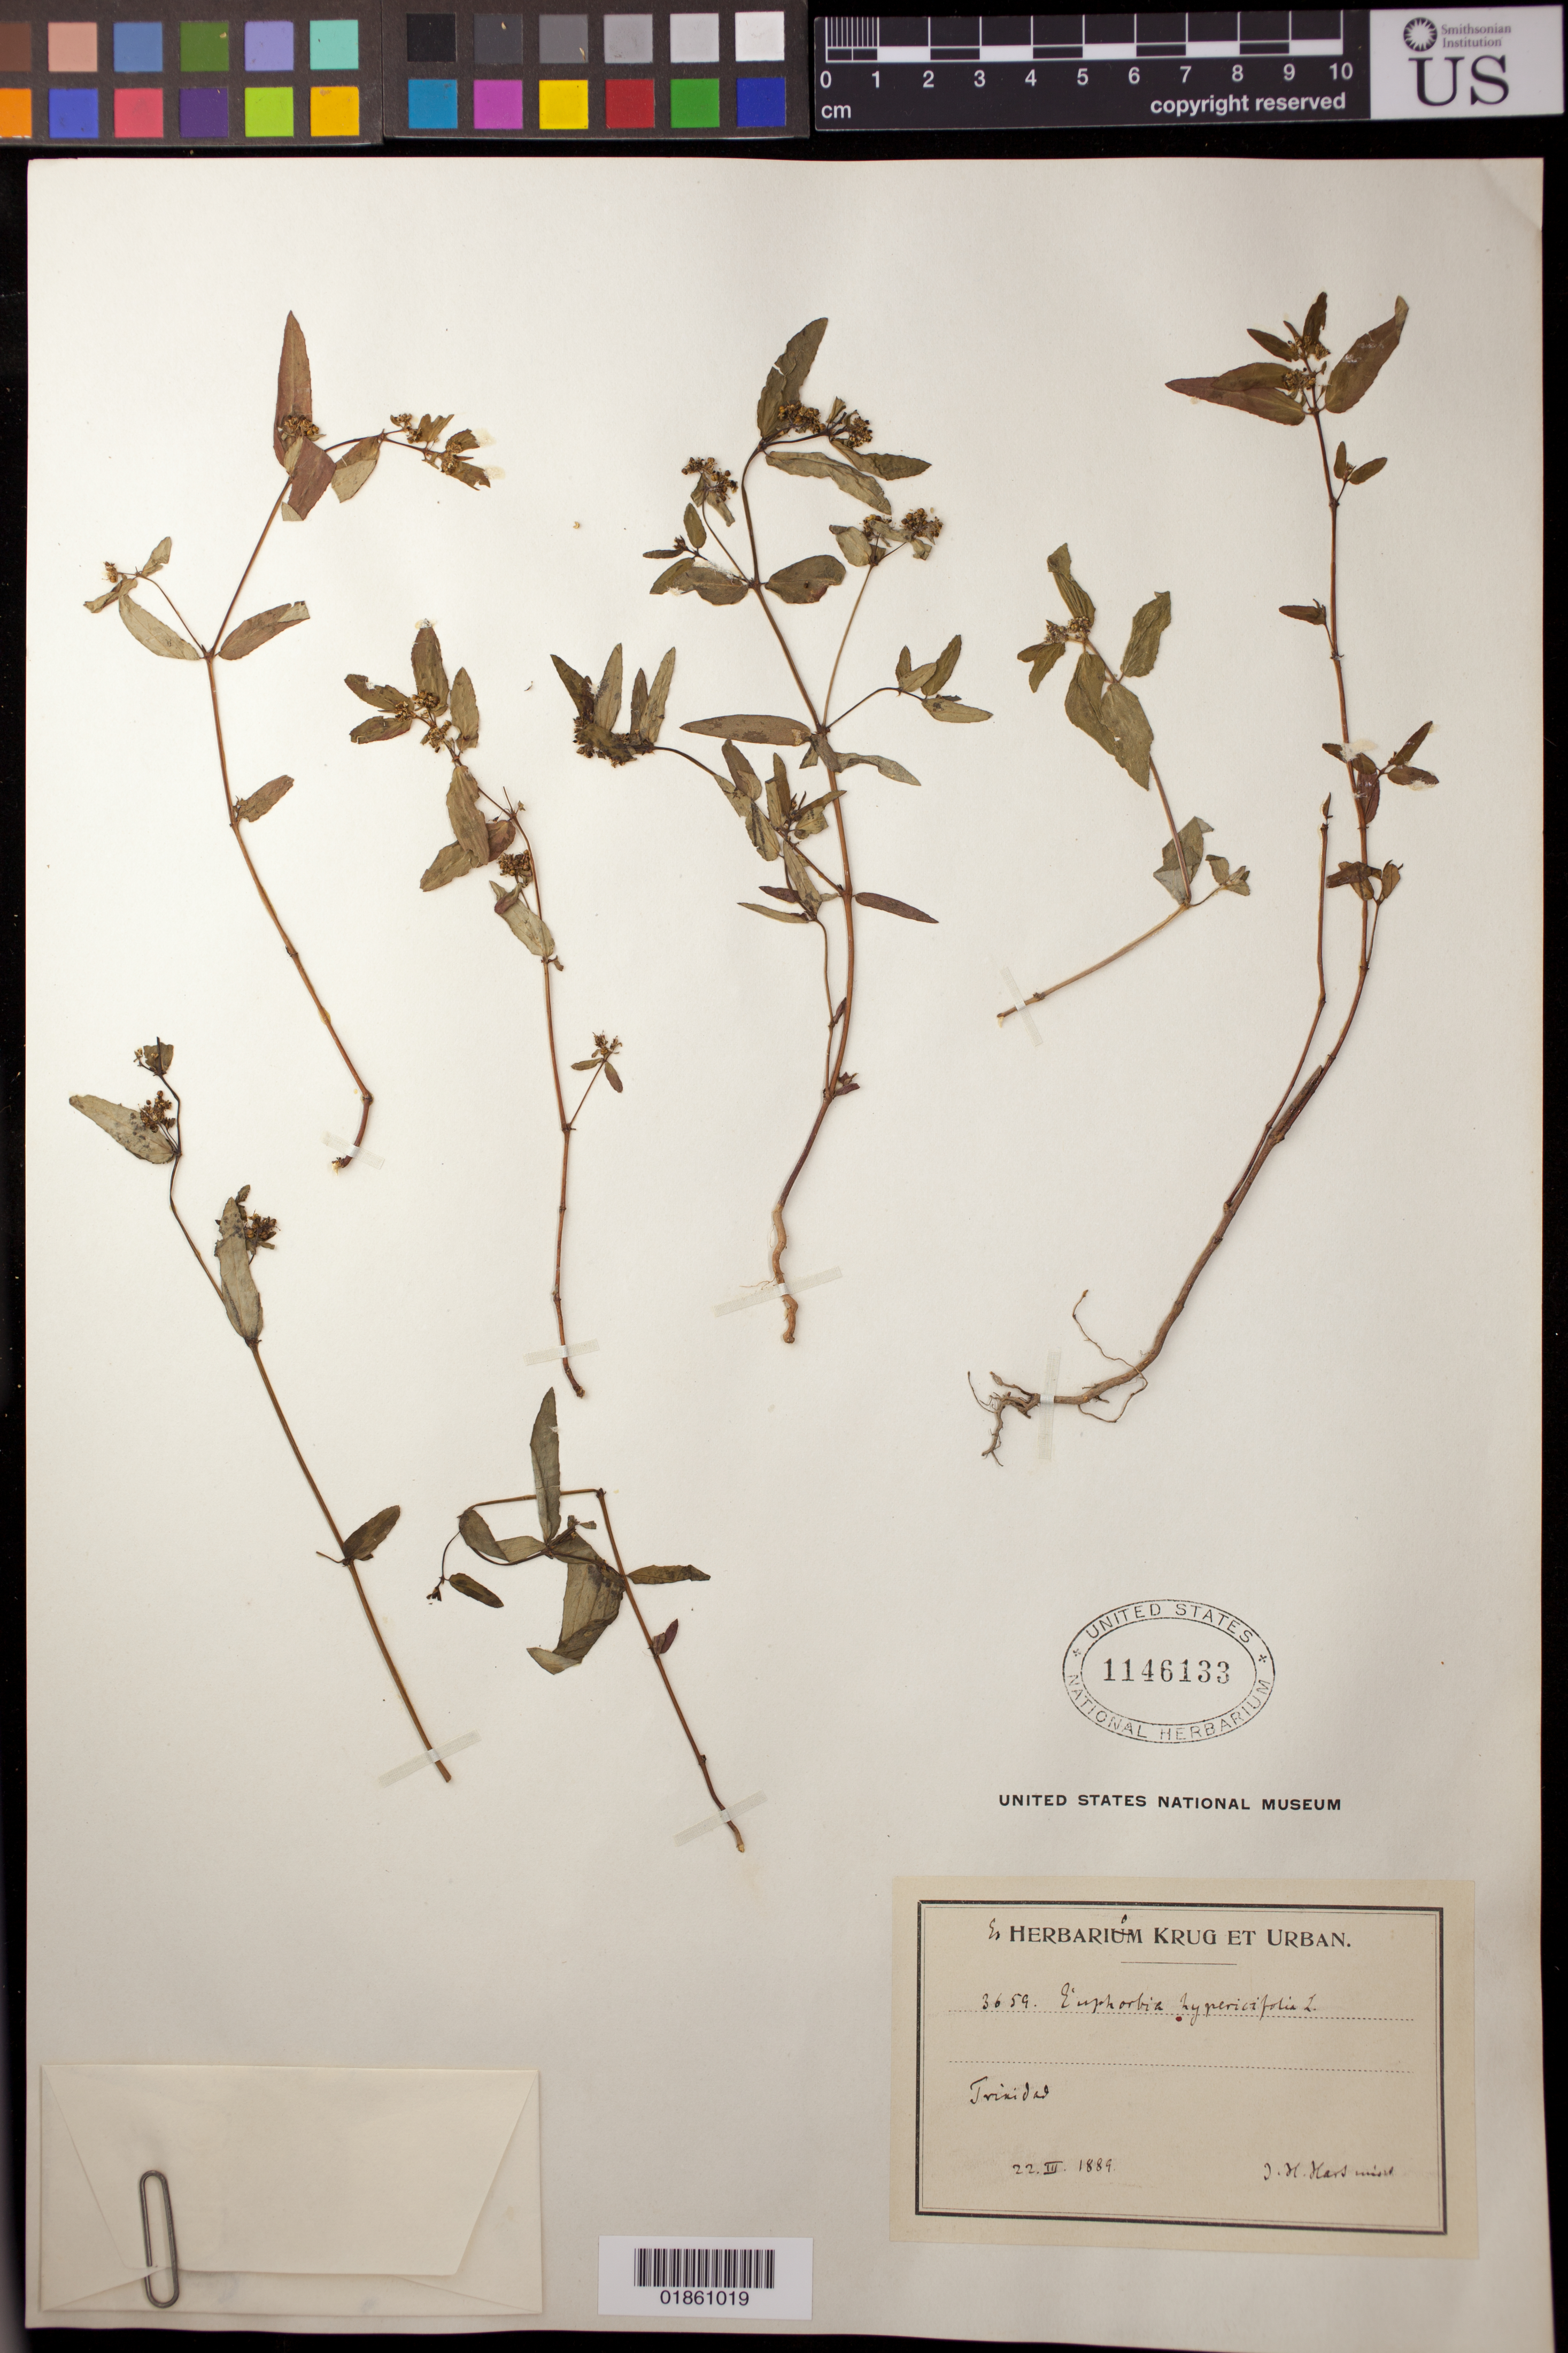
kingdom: Plantae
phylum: Tracheophyta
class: Magnoliopsida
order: Malpighiales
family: Euphorbiaceae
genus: Euphorbia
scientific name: Euphorbia hypericifolia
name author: L.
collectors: J. H. Hart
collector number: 3659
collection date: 1889-03-22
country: Trinidad and Tobago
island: Trinidad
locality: Trinidad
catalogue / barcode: US 1146133